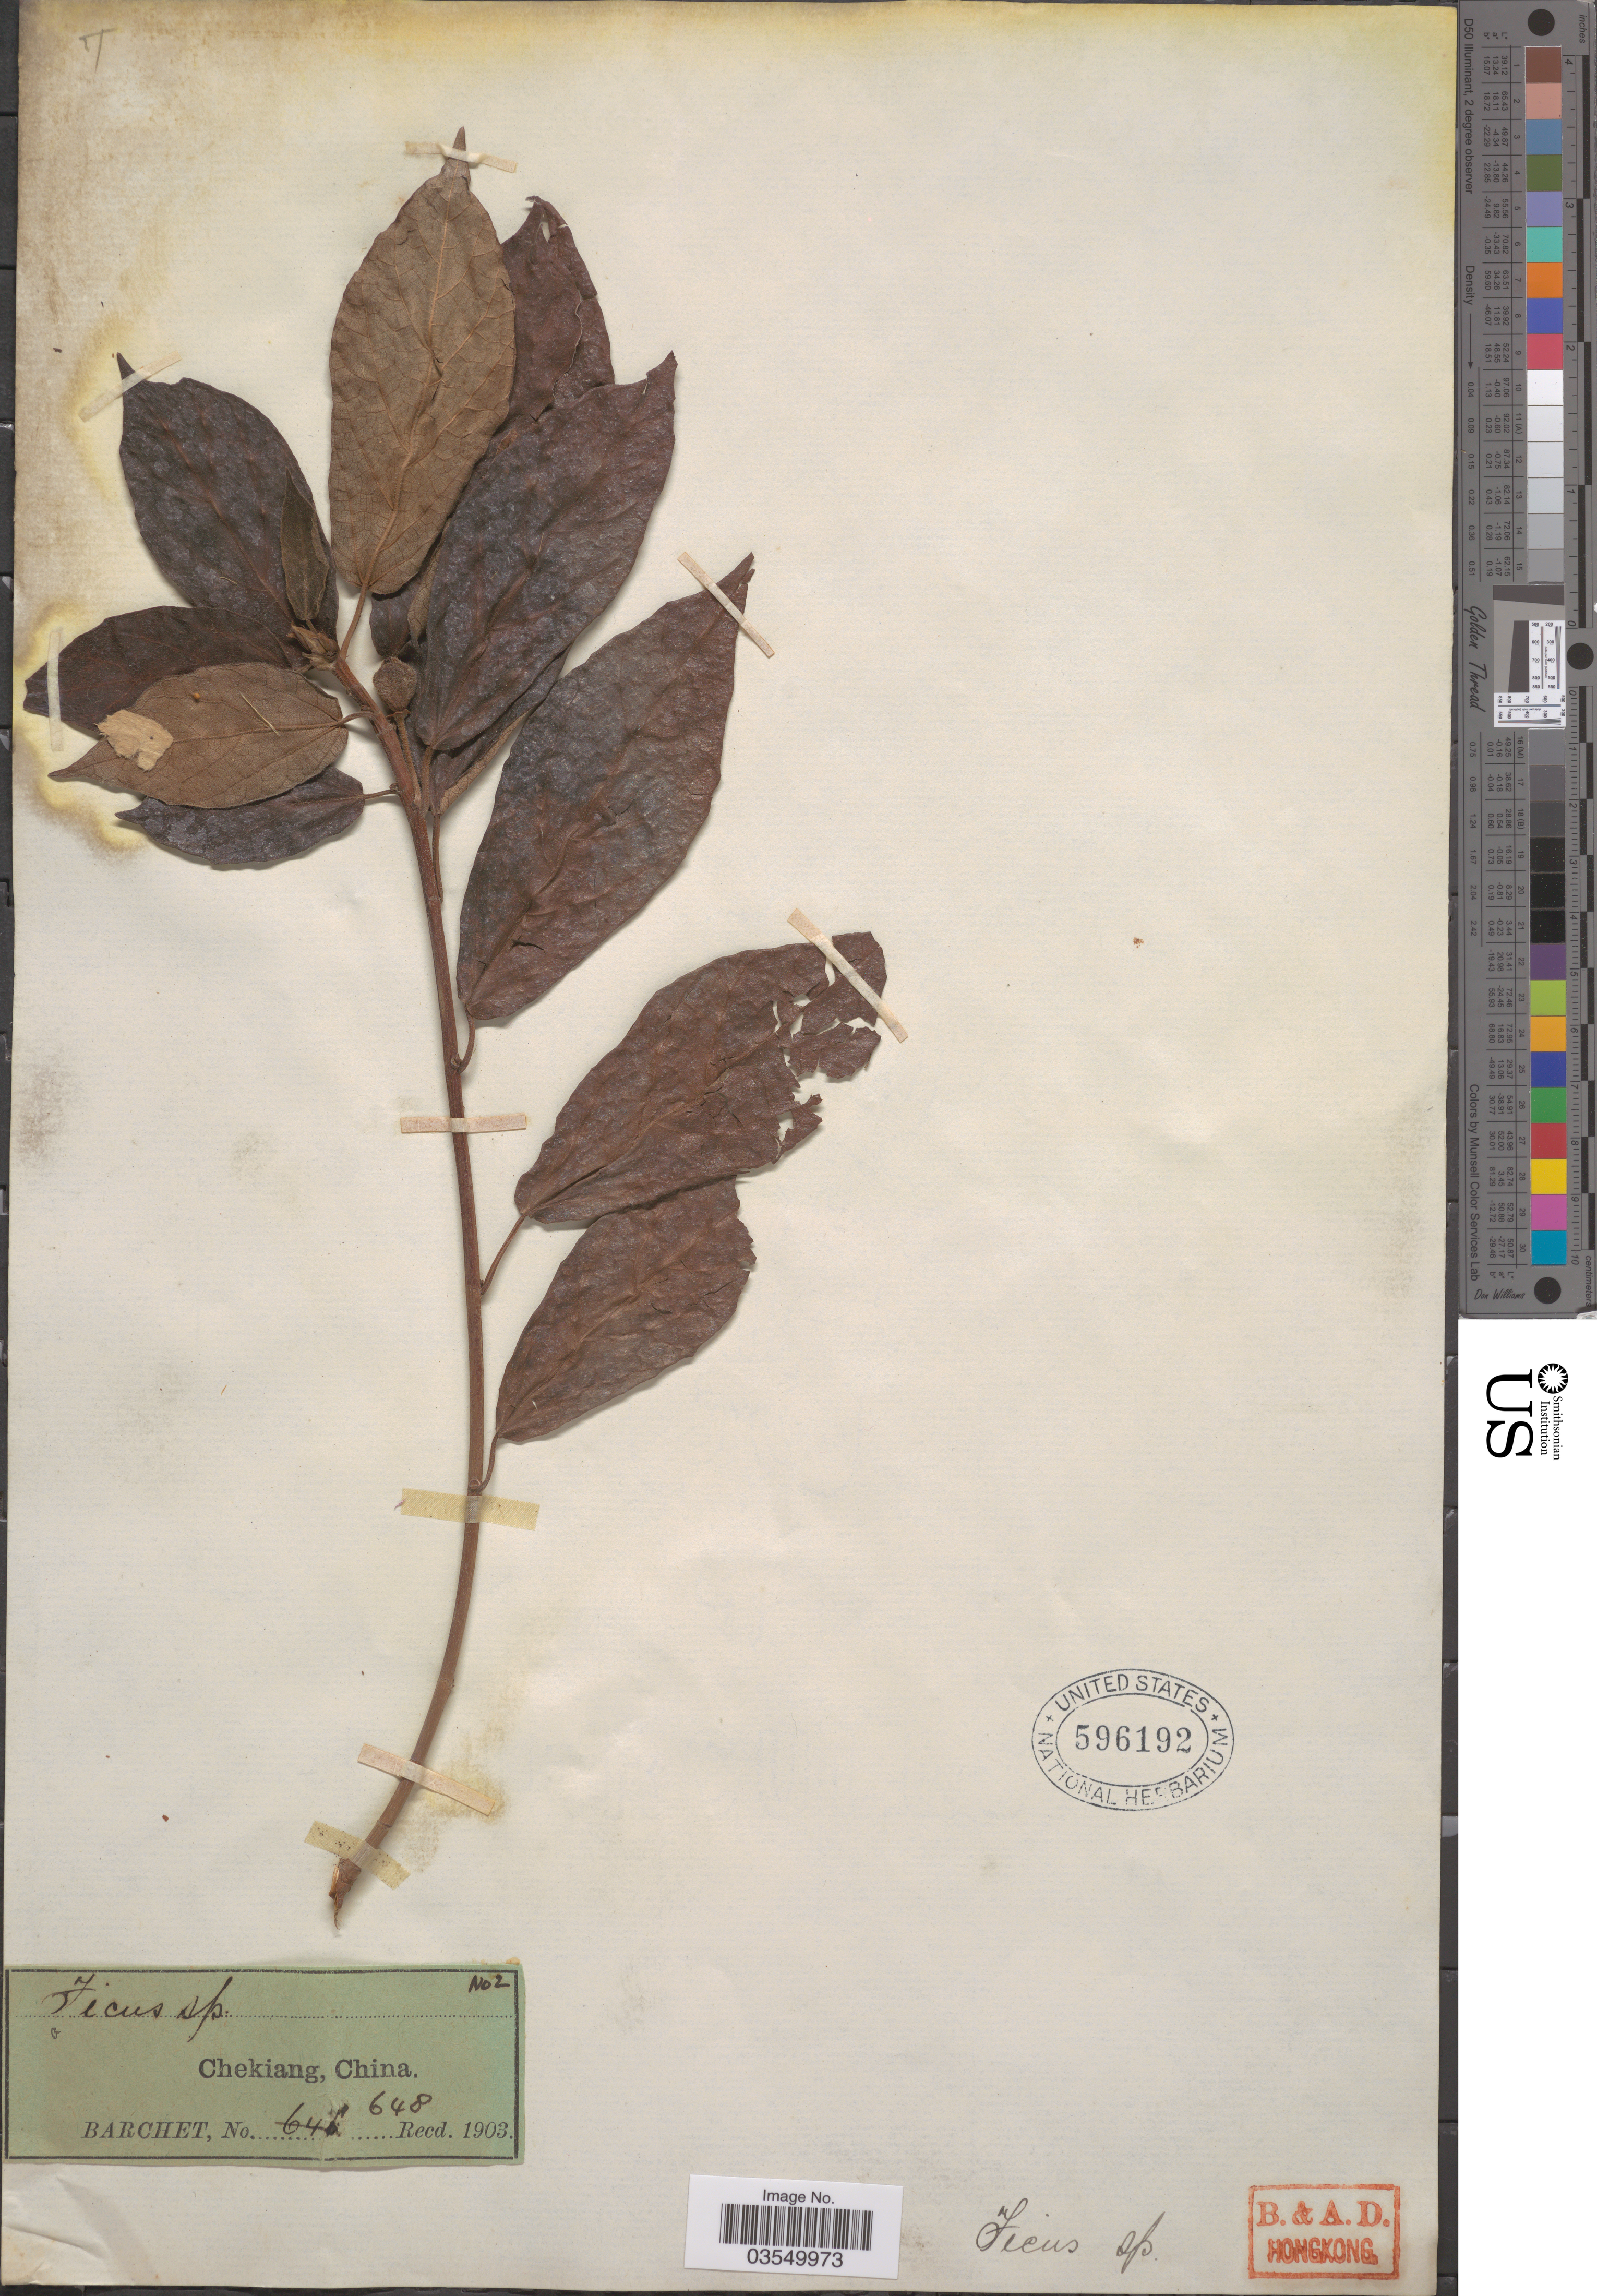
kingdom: Plantae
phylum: Tracheophyta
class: Magnoliopsida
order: Rosales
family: Moraceae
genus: Ficus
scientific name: Ficus erecta var. beecheyana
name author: (Hook. & Arn.) King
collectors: Barchet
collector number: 648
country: China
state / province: Zhejiang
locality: Chekiang.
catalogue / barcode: US 596192